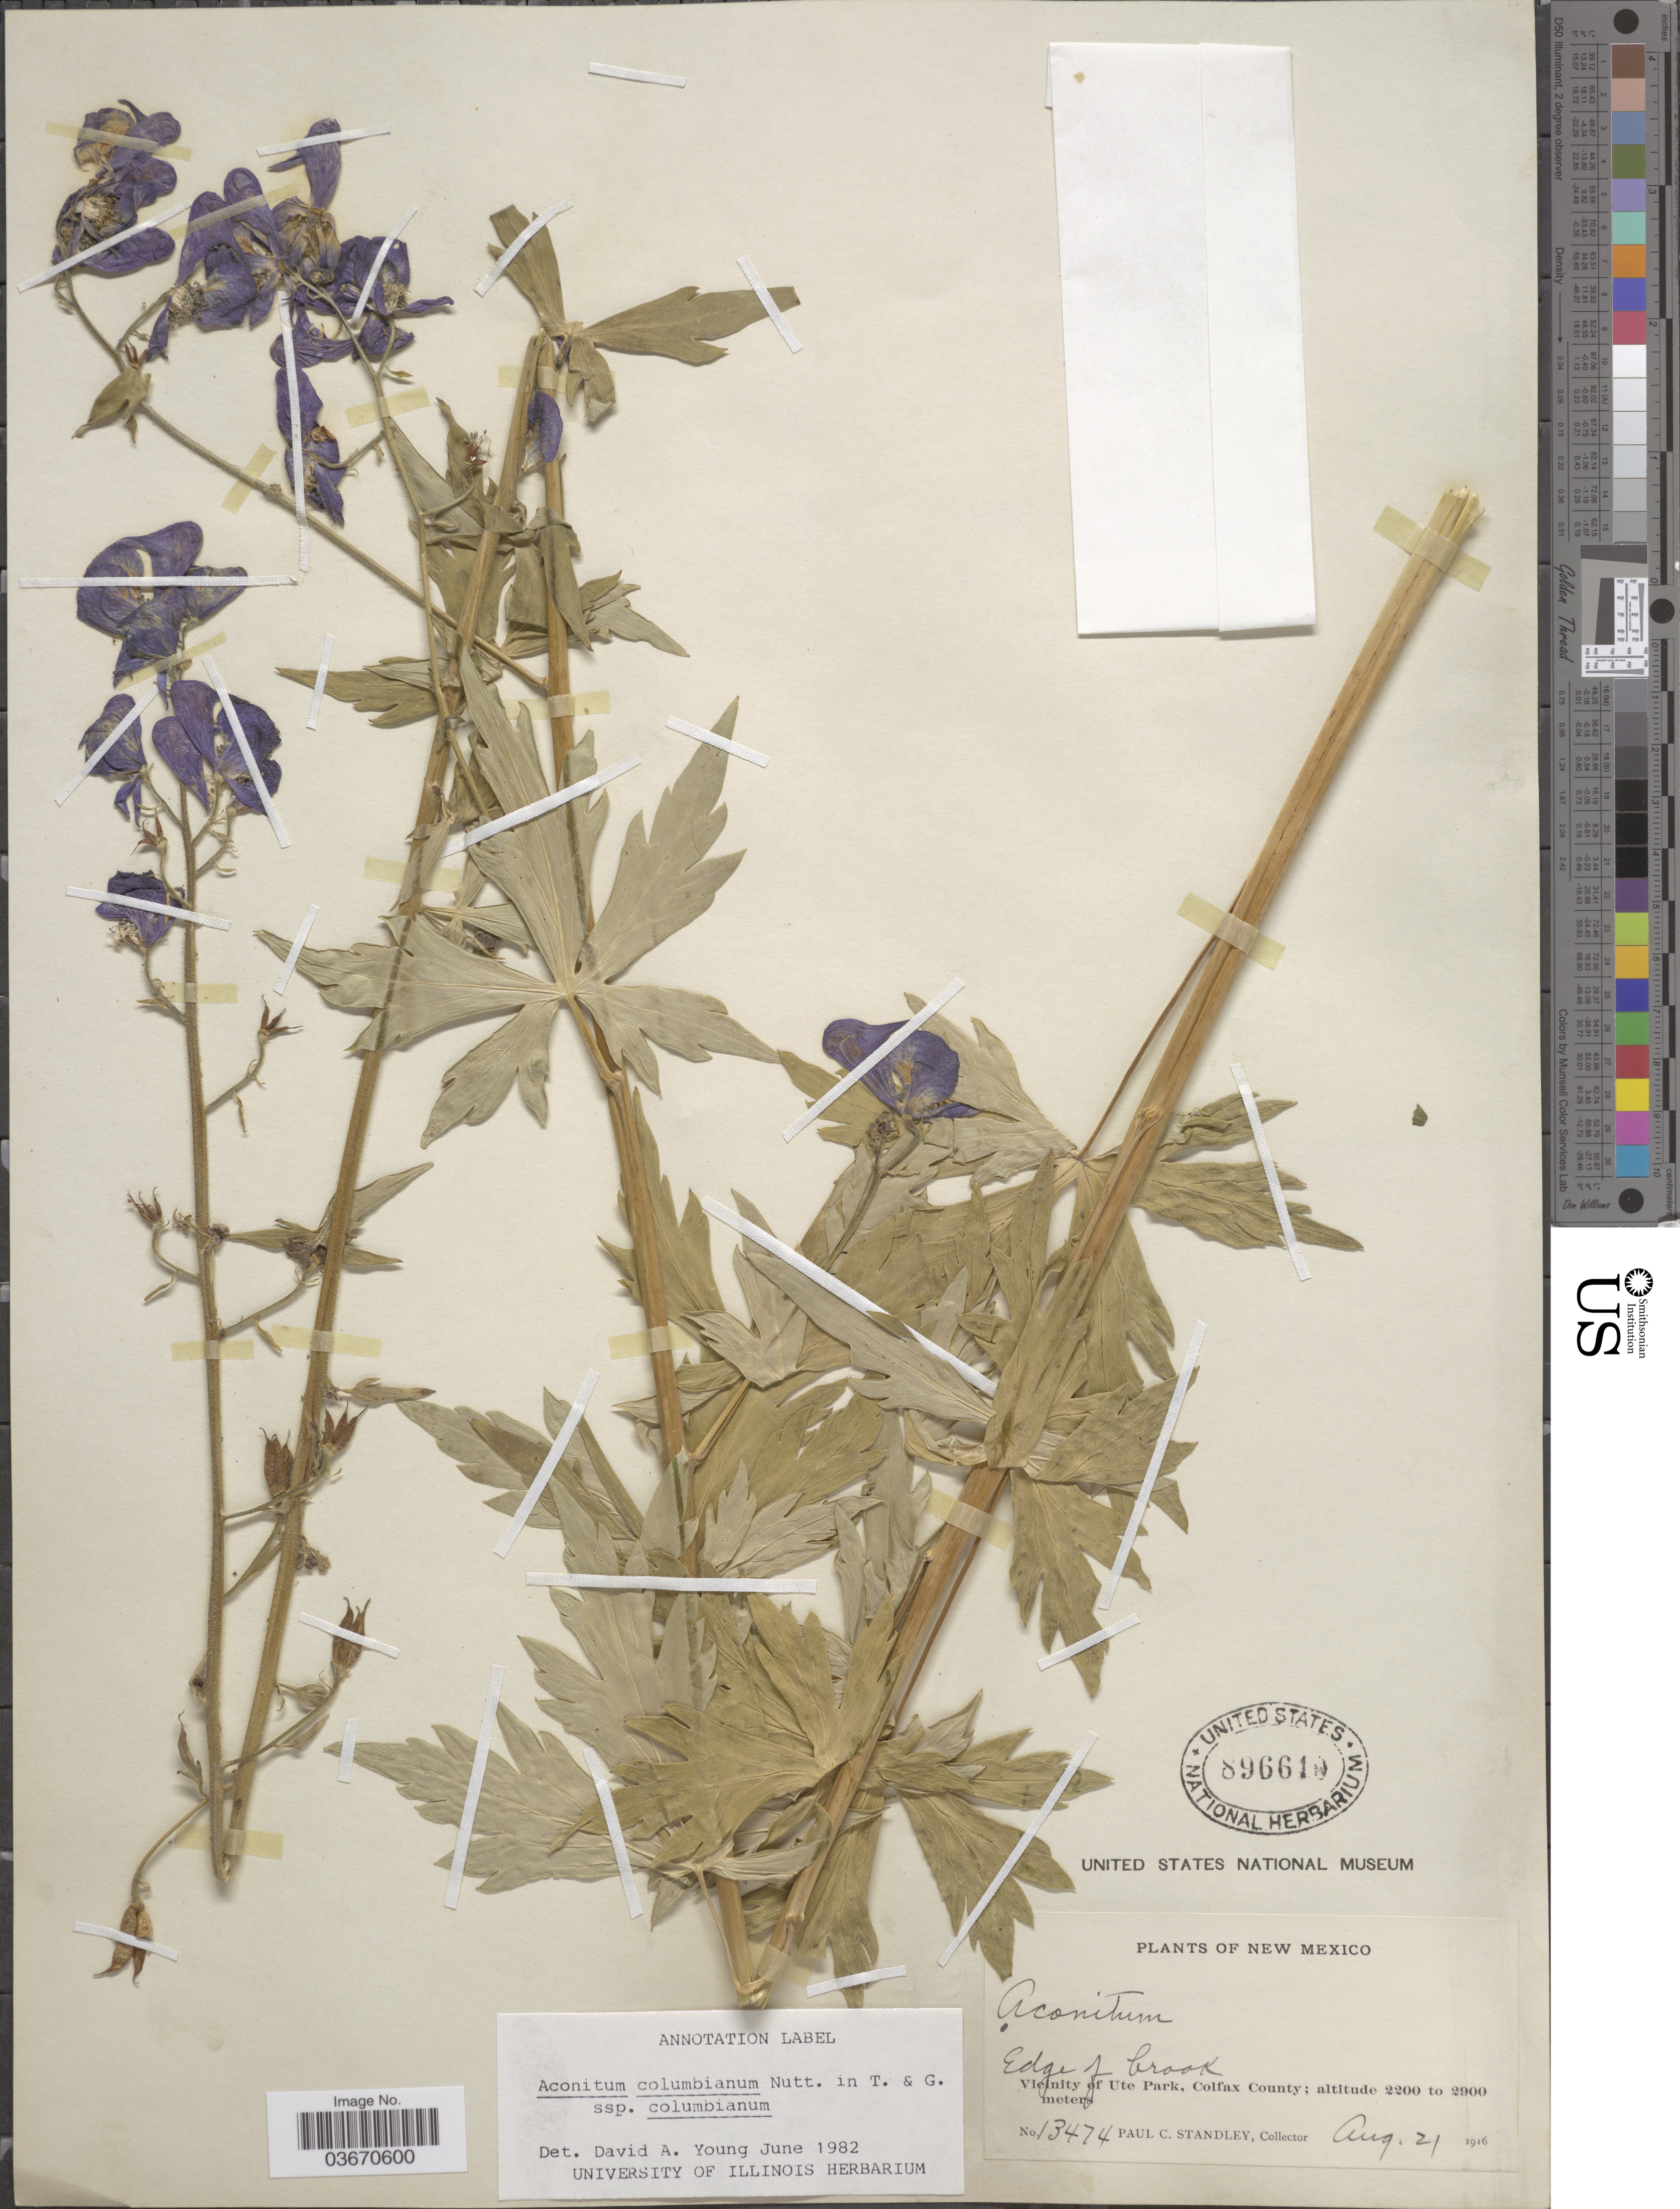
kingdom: Plantae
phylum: Tracheophyta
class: Magnoliopsida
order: Ranunculales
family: Ranunculaceae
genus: Aconitum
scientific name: Aconitum columbianum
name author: Nutt.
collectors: P. C. Standley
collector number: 13474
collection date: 1916-08-21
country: United States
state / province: New Mexico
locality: Edge of brook. Vicinity of Ute Park, Colfax County.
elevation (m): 2200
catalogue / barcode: US 896610